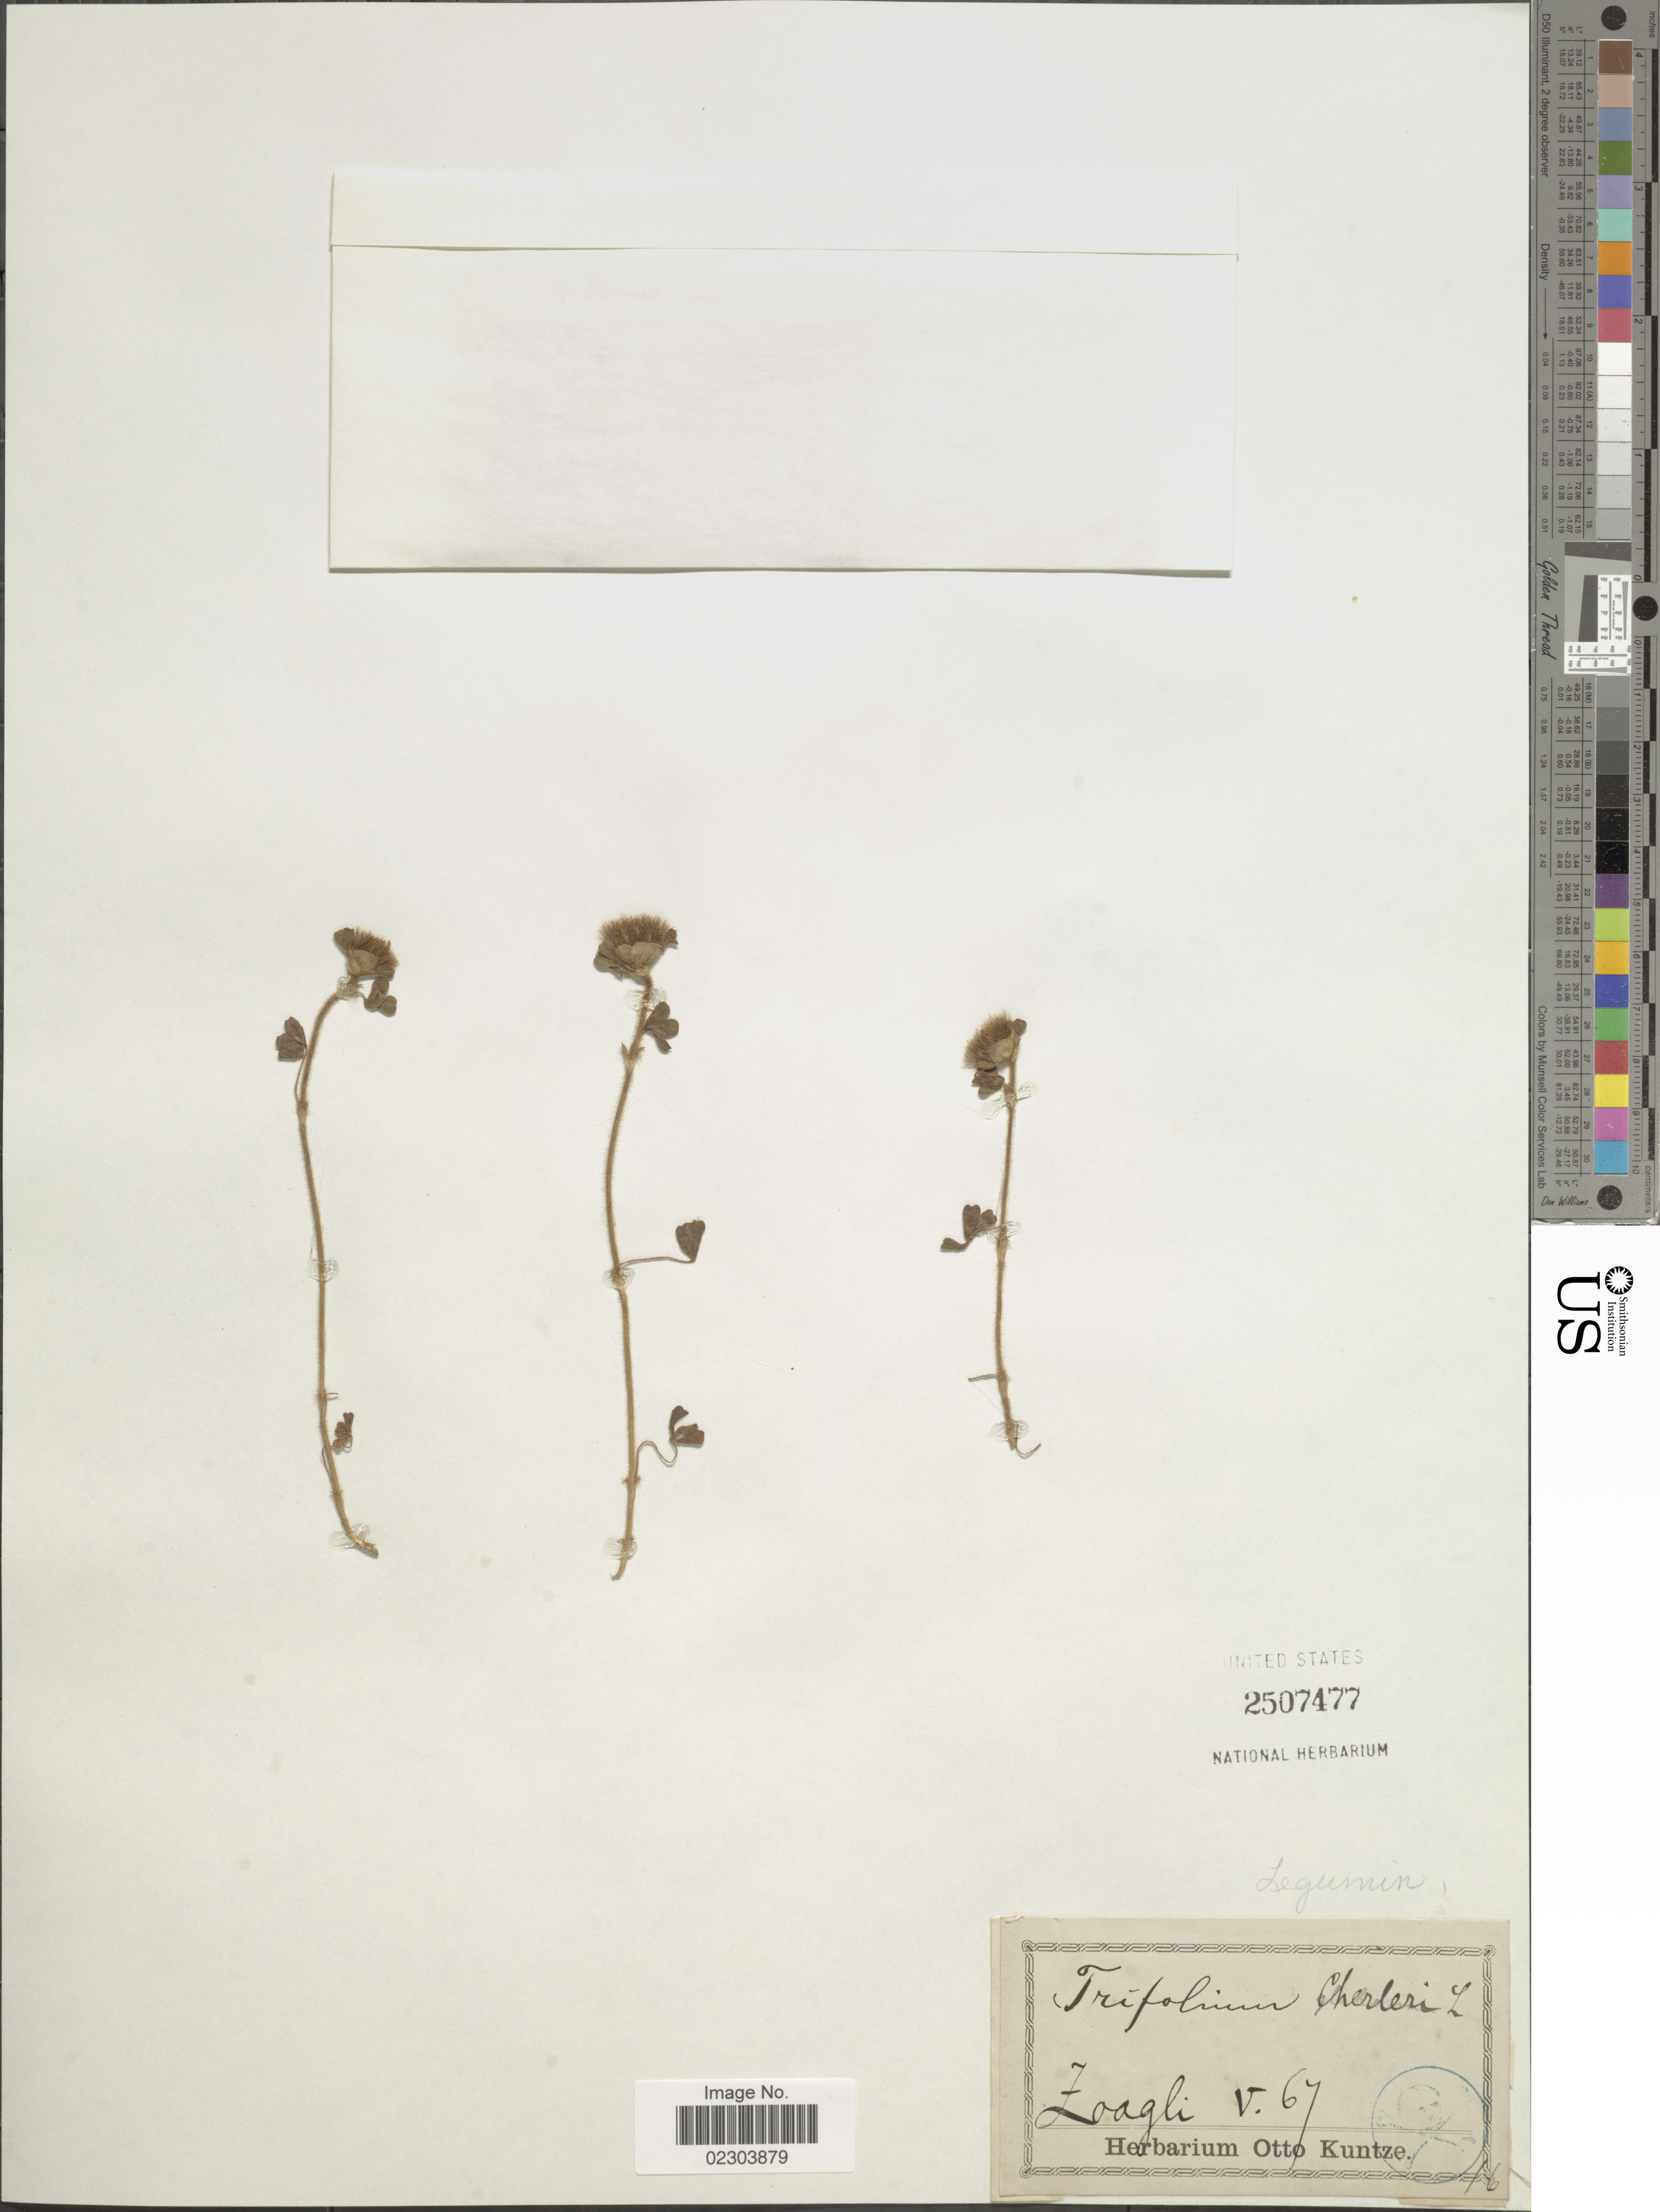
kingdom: Plantae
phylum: Tracheophyta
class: Magnoliopsida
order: Fabales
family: Fabaceae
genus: Trifolium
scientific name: Trifolium cherleri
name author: L.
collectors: ex Herb. O. Kuntze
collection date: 1867-05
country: Italy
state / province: Liguria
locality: Zoagli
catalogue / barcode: US 2507477